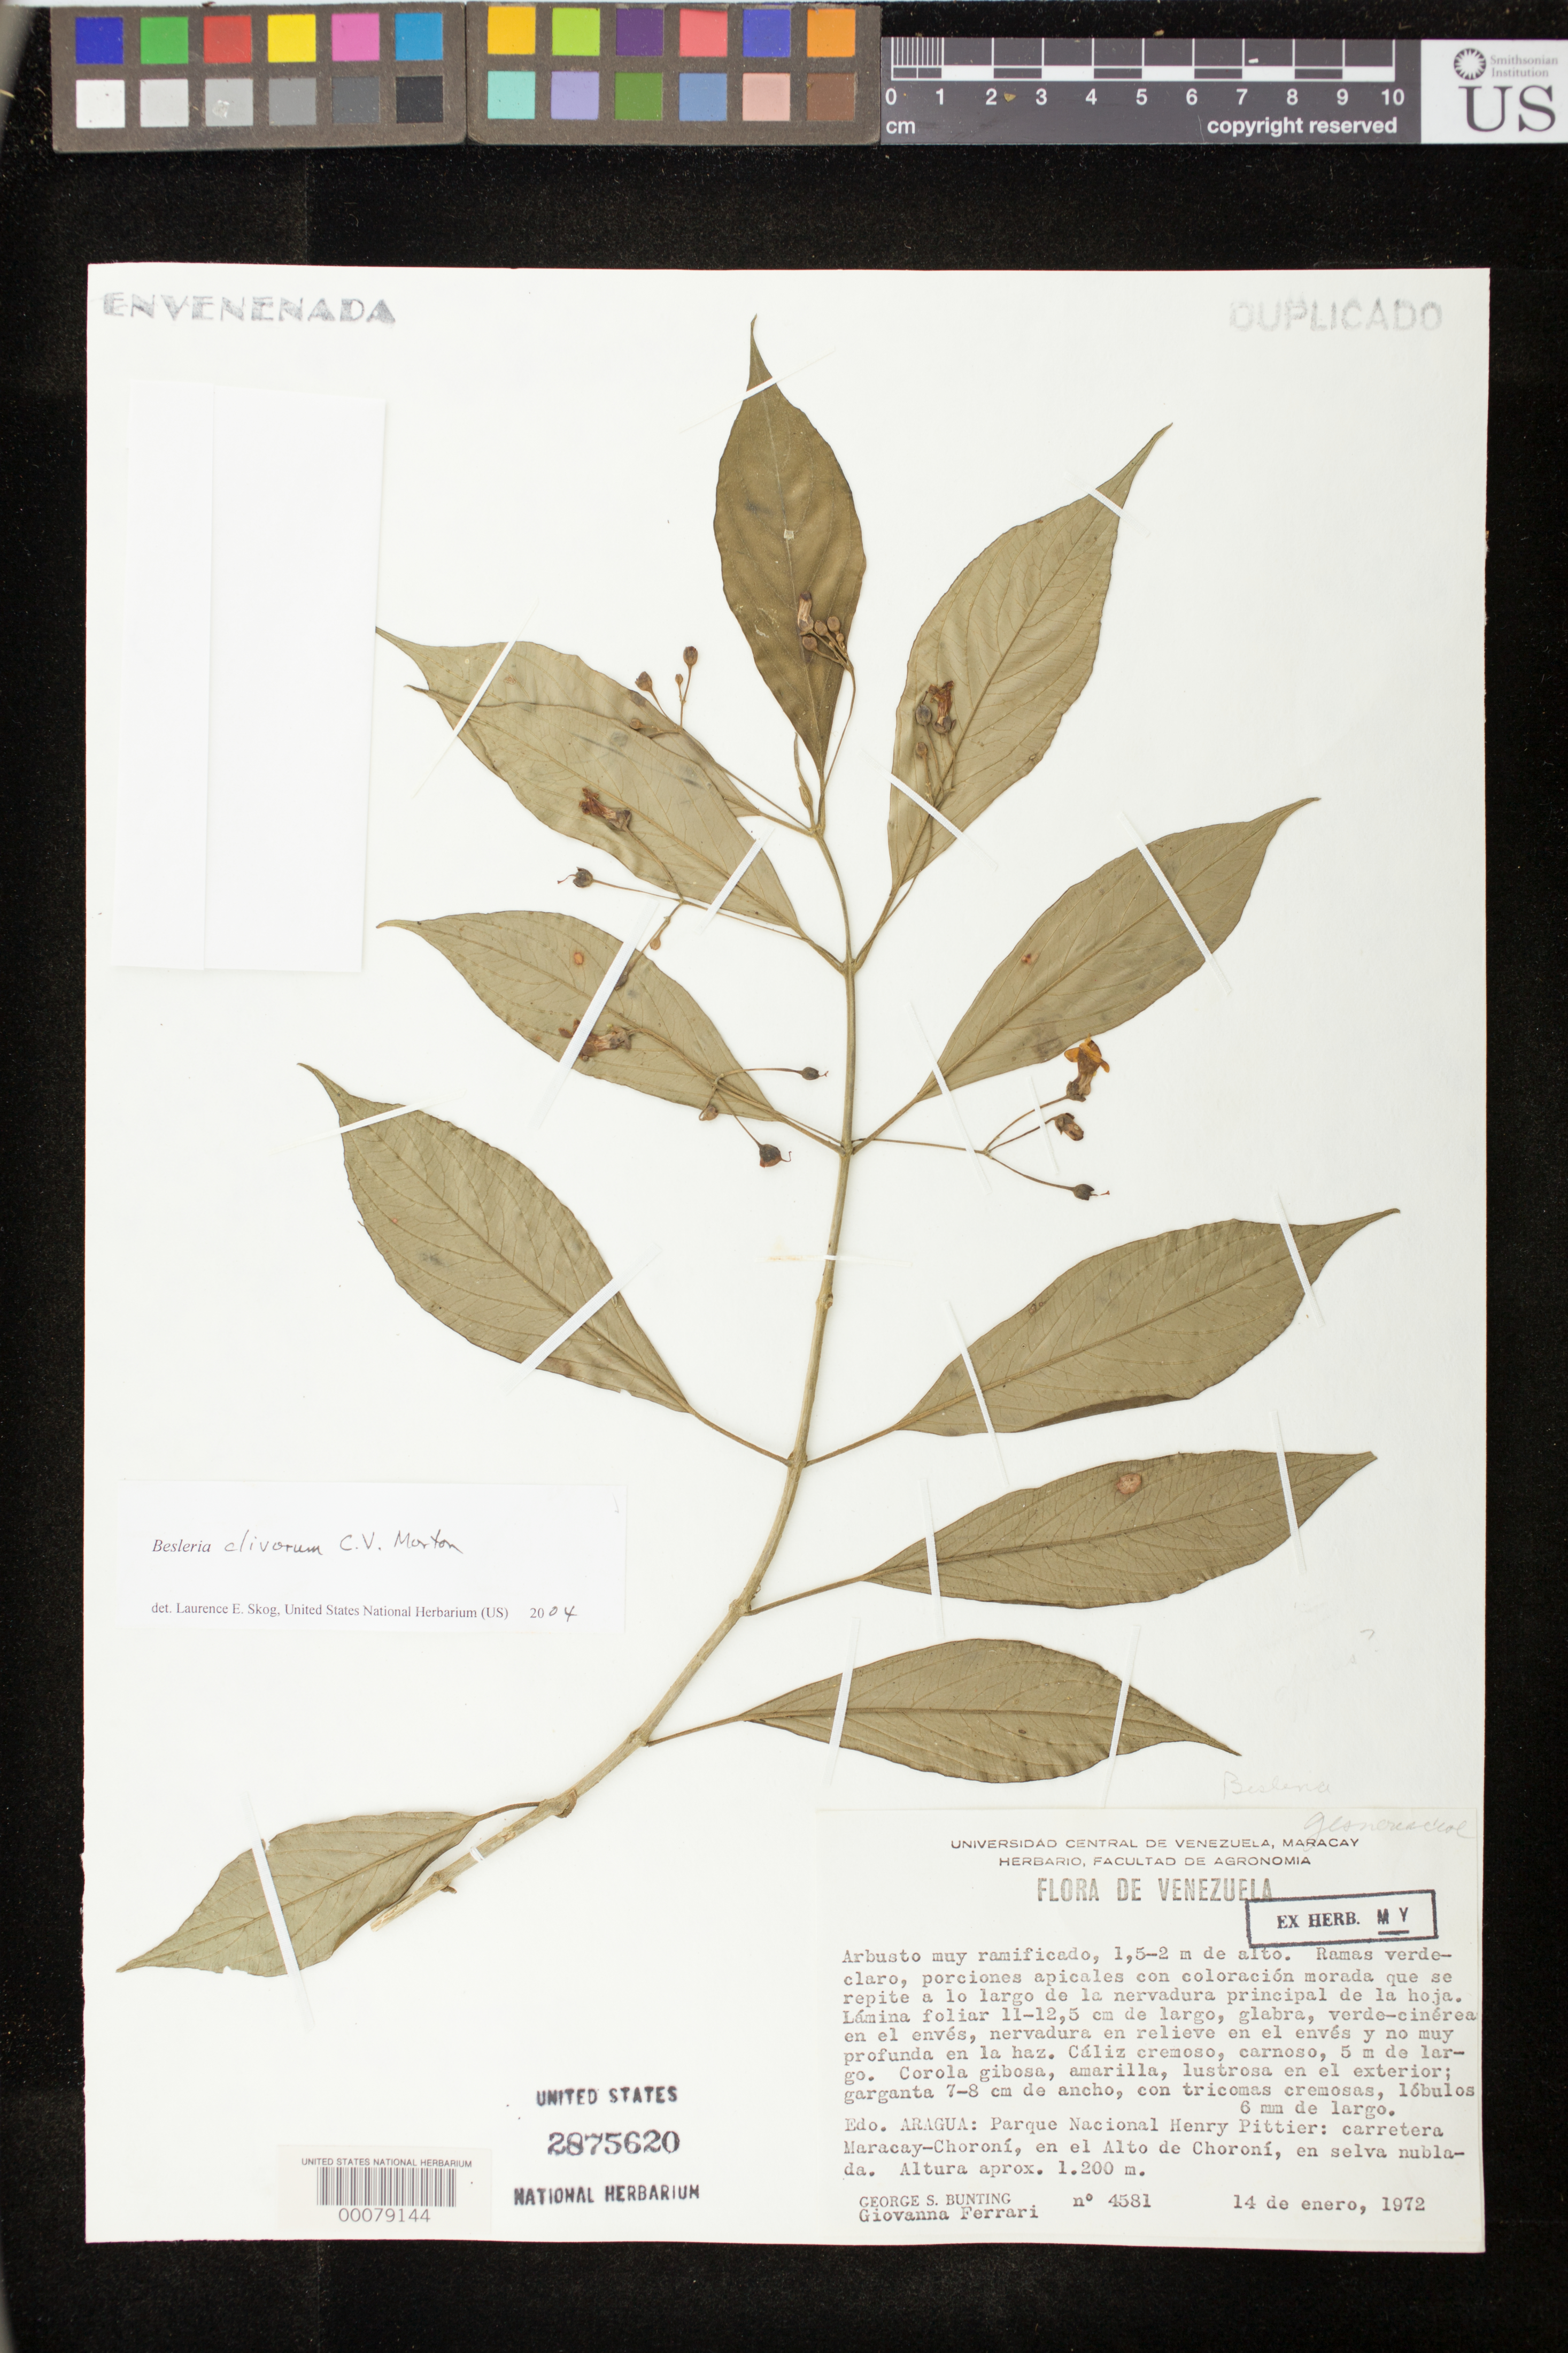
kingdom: Plantae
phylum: Tracheophyta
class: Magnoliopsida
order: Lamiales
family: Gesneriaceae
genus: Besleria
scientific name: Besleria clivorum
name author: C.V. Morton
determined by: Skog, Laurence E.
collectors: G. S. Bunting & G. Ferrari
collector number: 4581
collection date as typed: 14 Jan 1972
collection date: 1972-01-14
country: Venezuela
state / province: Aragua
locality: Parque Nacional Henry Pittier: carretera Maracay - Choroní, en el Alto de Choroní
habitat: En selva nublada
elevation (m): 1200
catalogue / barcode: US 2875620